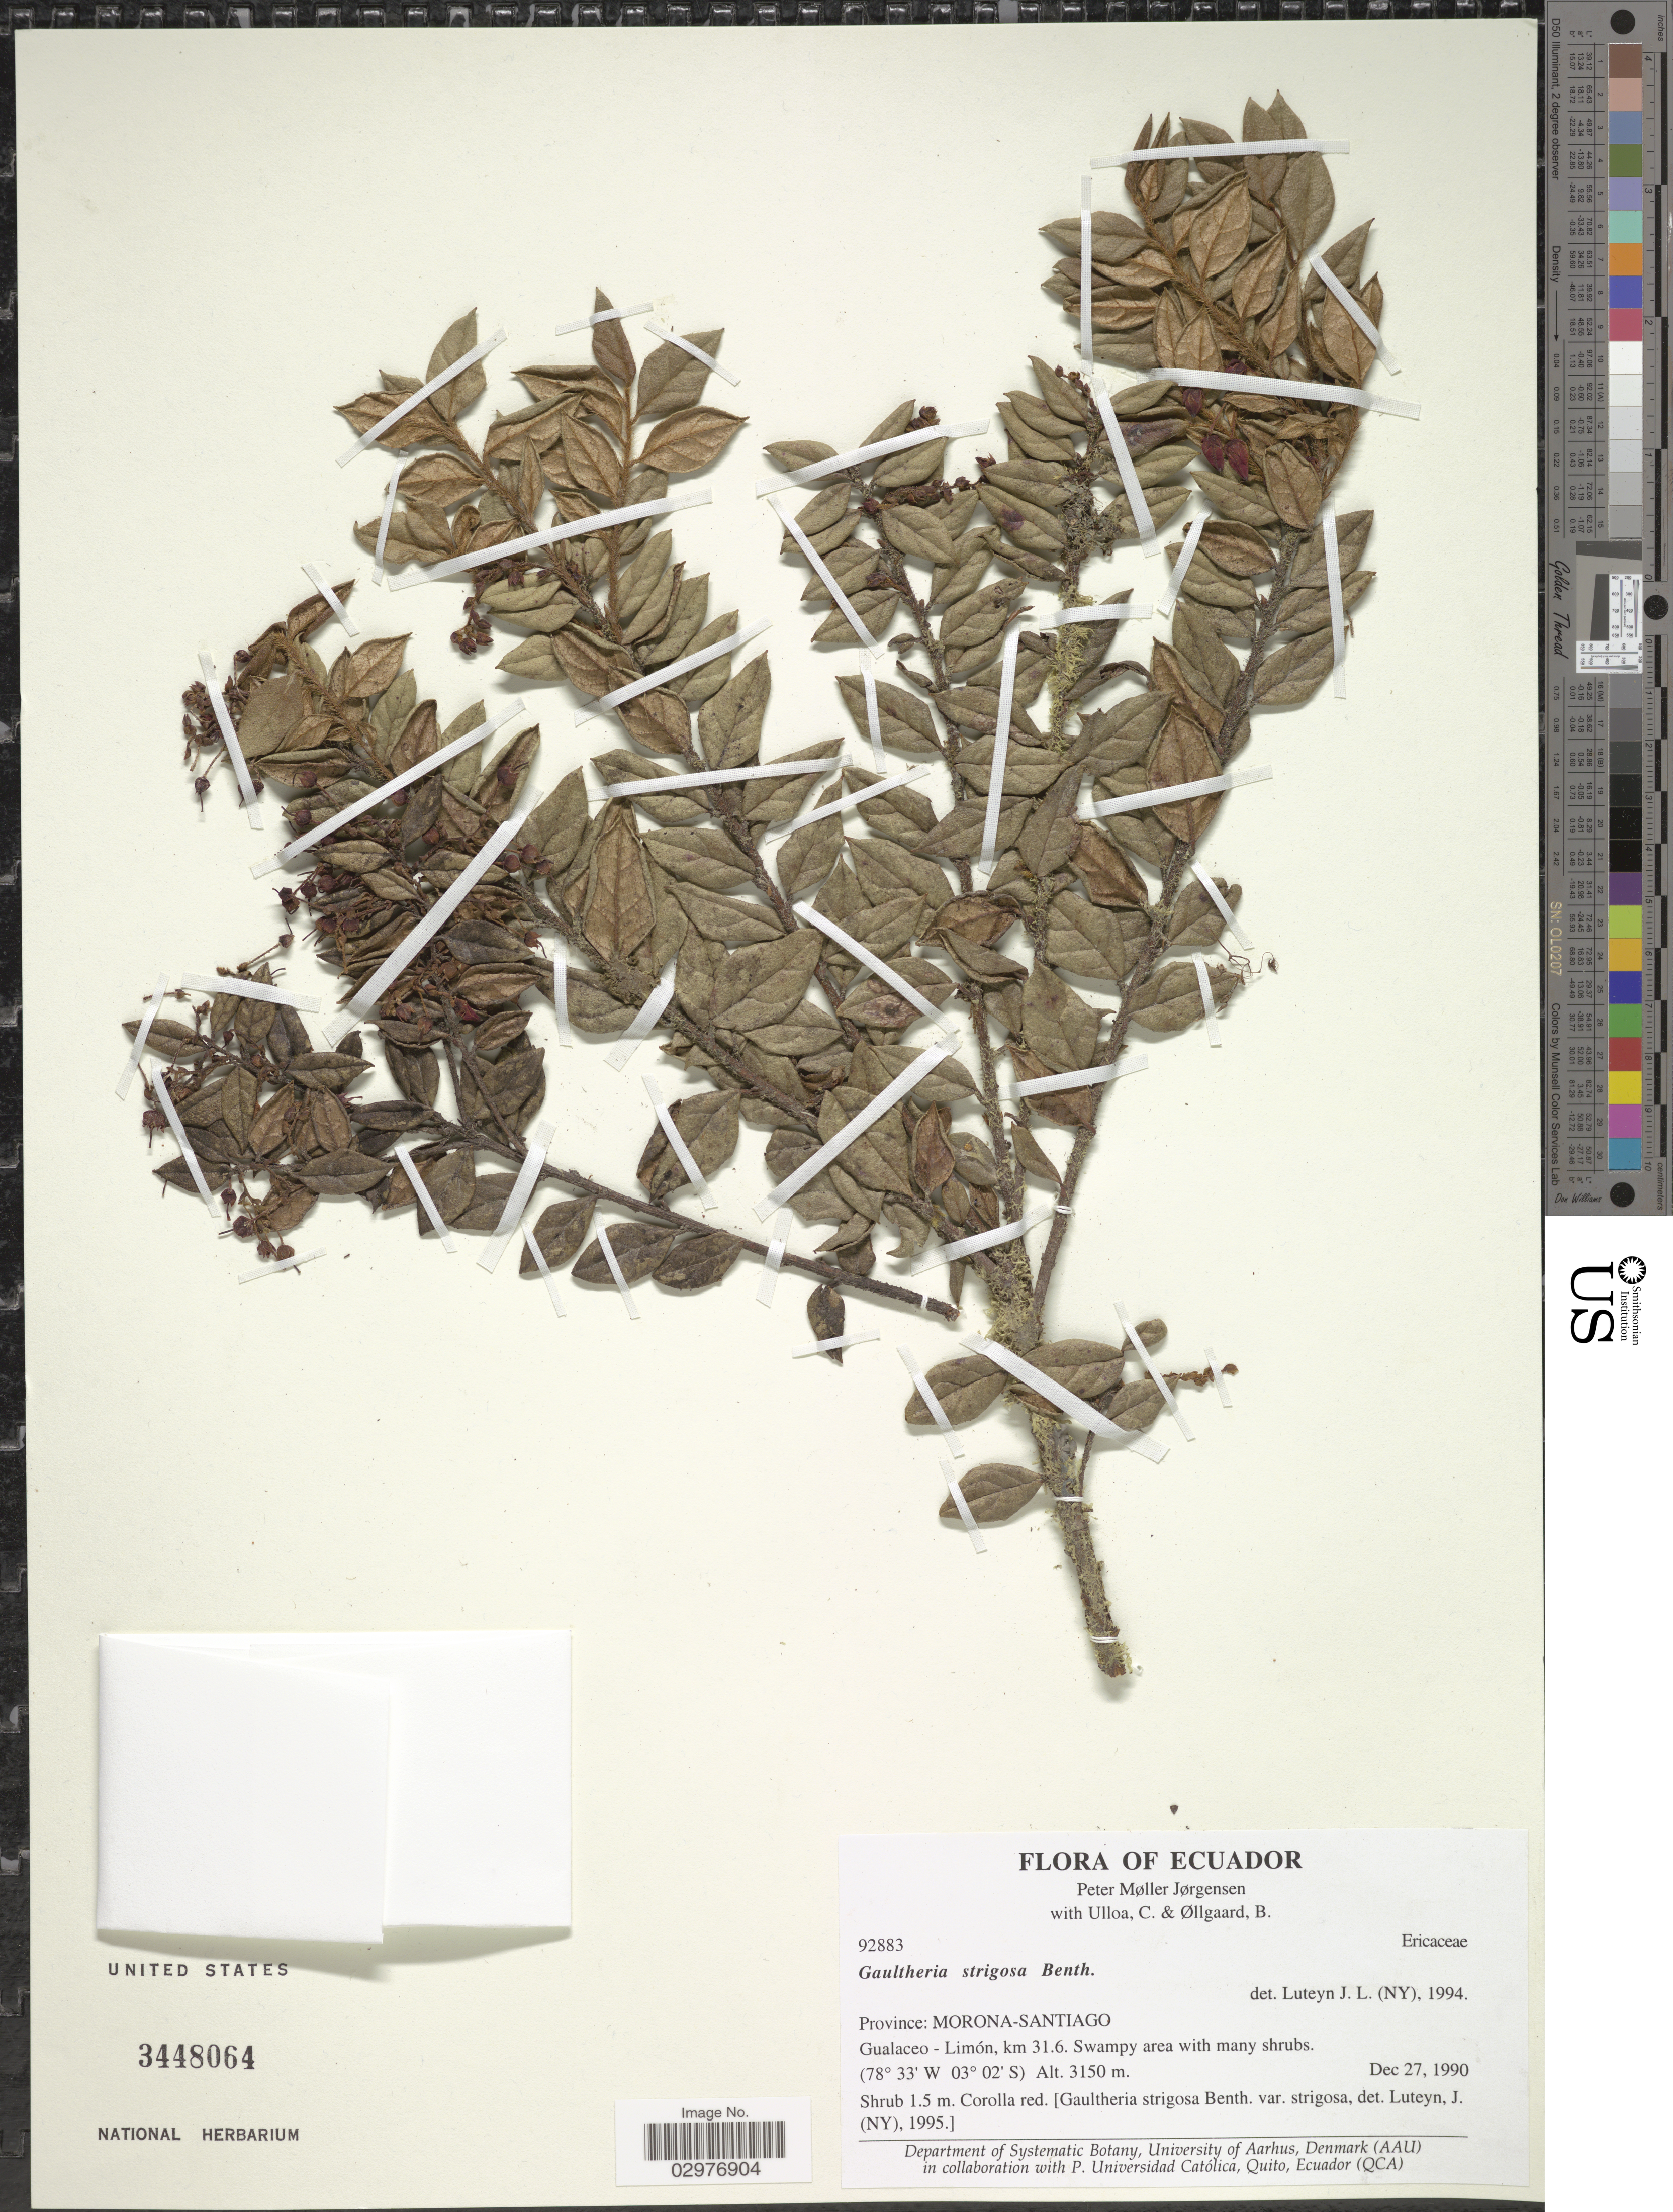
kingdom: Plantae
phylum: Tracheophyta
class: Magnoliopsida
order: Ericales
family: Ericaceae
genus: Gaultheria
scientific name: Gaultheria strigosa var. strigosa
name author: Benth.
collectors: P. M. Jørgensen, C. Ulloa & B. Øllgaard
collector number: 92883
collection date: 1990-12-27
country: Ecuador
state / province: Morona-Santiago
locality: Province: Morona-Santiago. Gualaceo-Limón, km 31.6.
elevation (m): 3150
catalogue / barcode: US 3448064